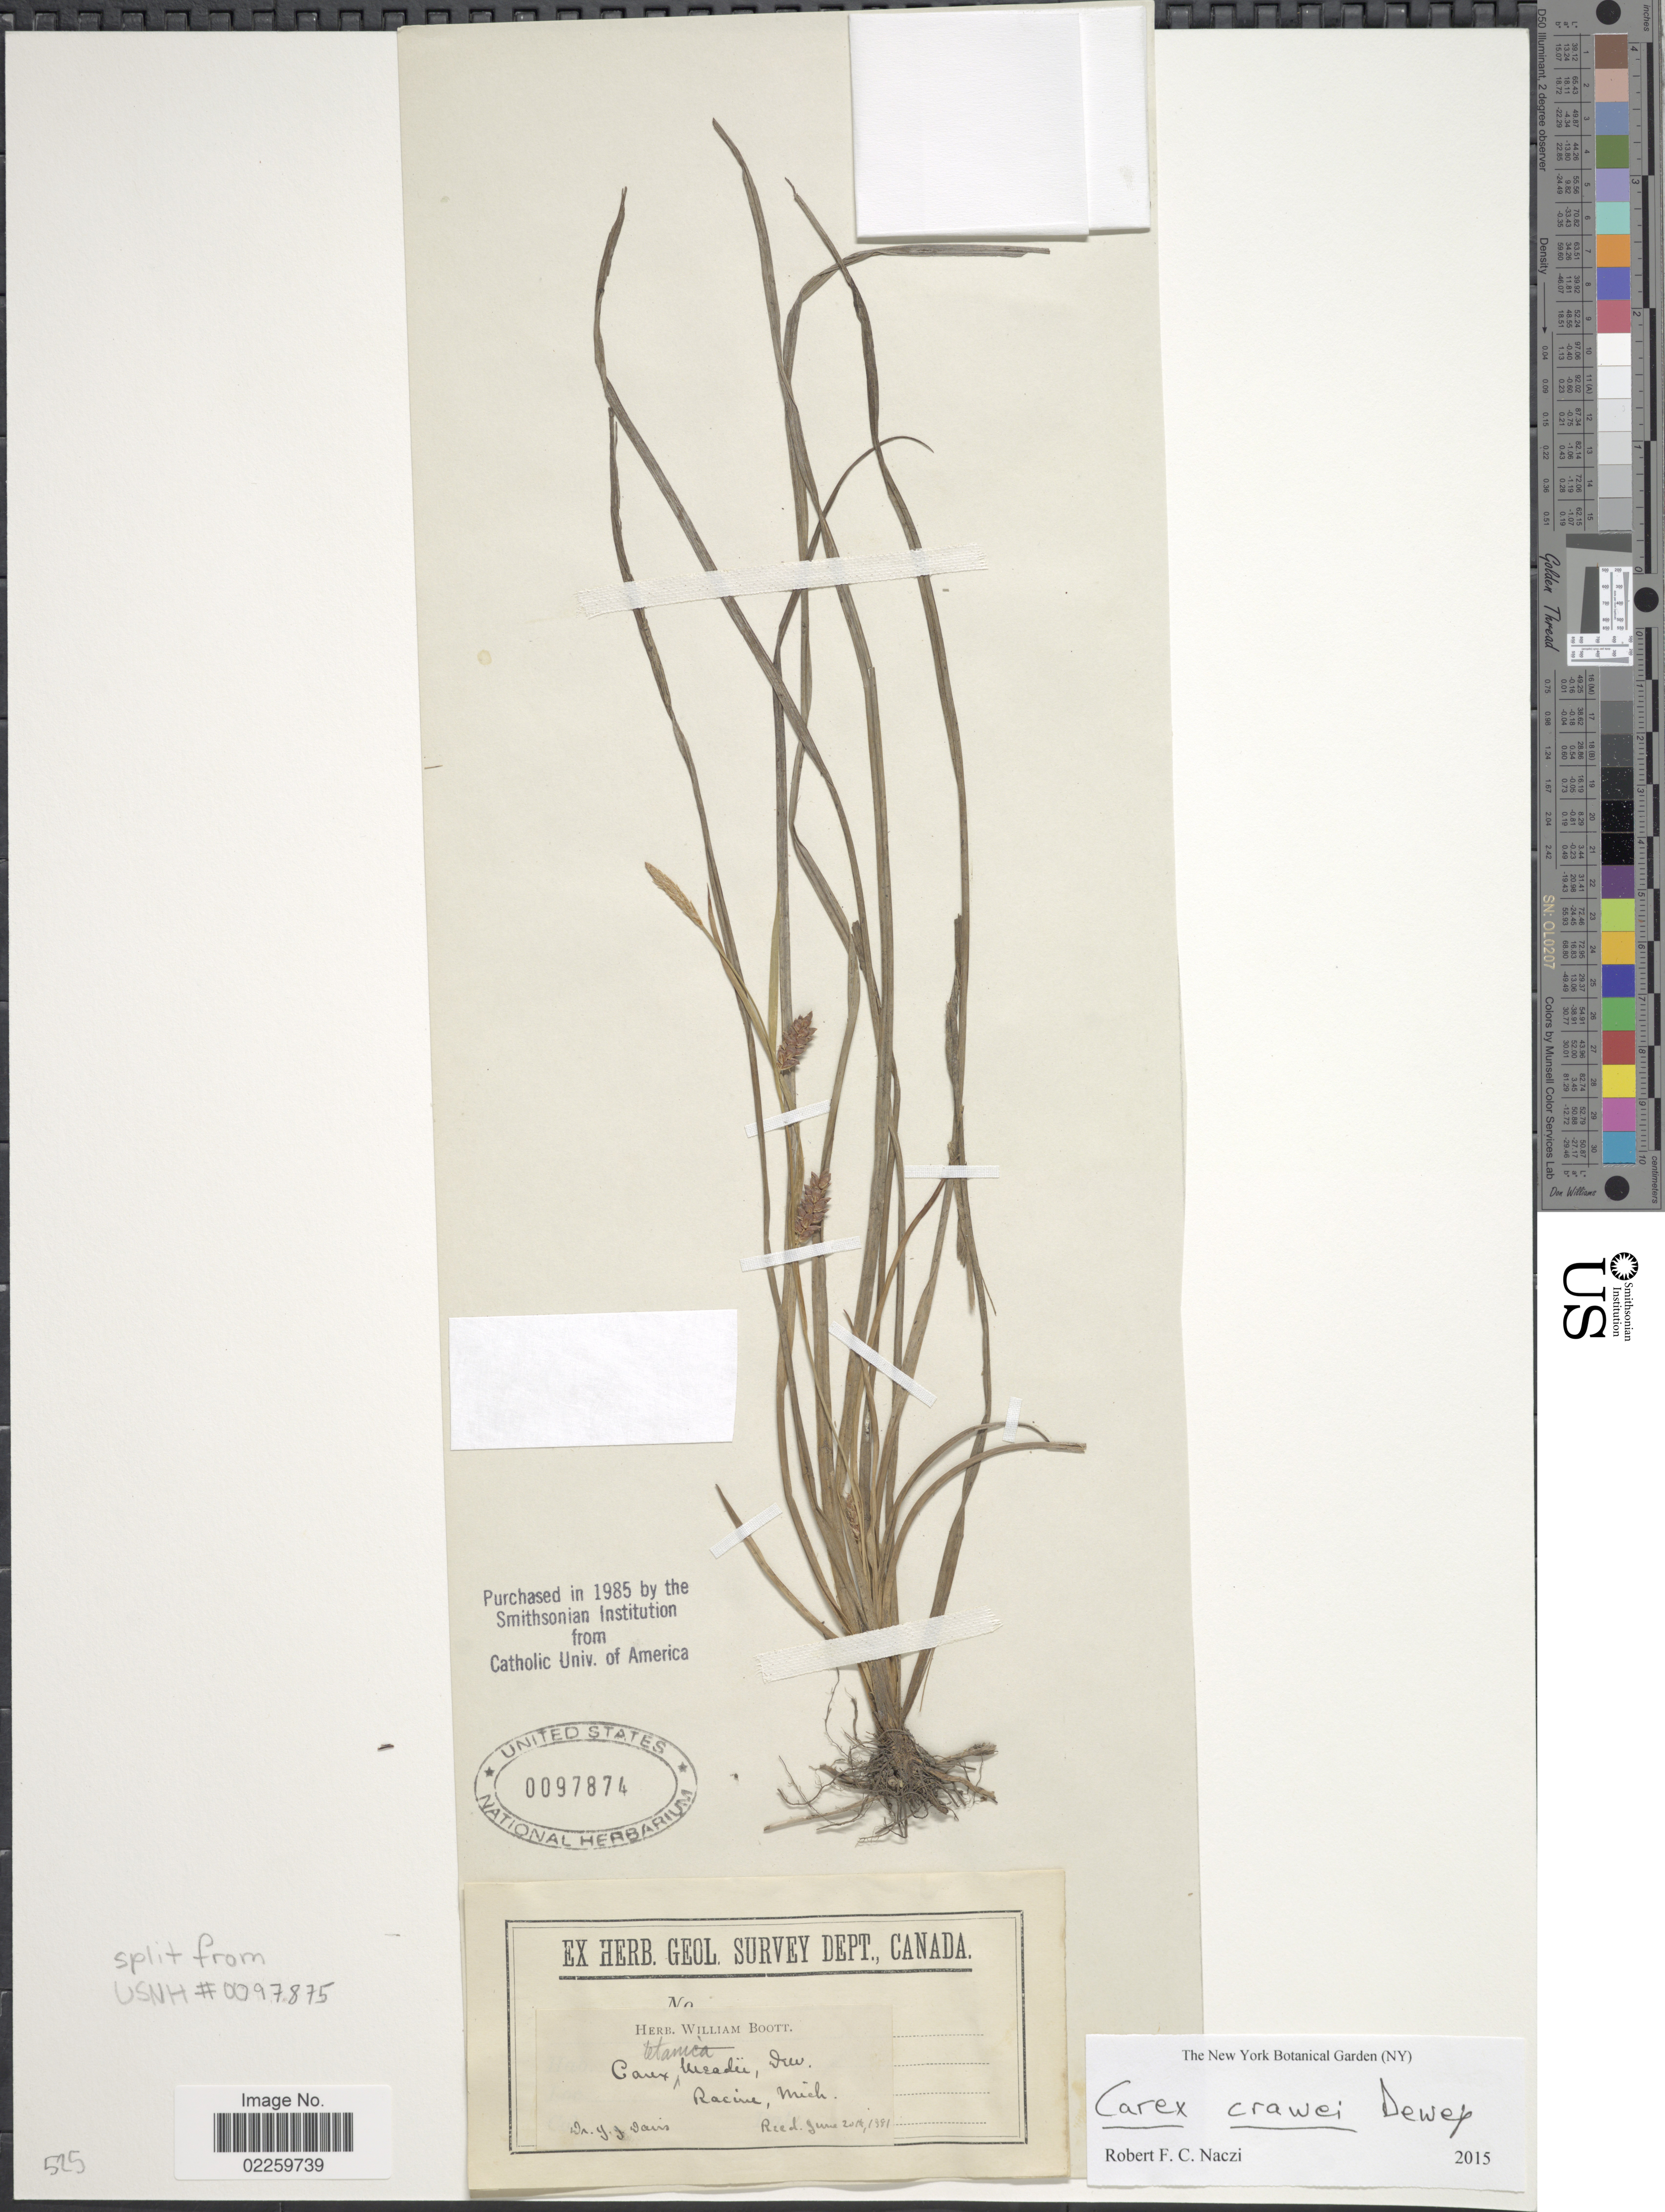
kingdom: Plantae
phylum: Tracheophyta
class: Liliopsida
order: Poales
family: Cyperaceae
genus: Carex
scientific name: Carex crawei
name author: Dewey ex Torr.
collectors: J. Davis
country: United States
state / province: Michigan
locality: Racine.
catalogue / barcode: US 97874